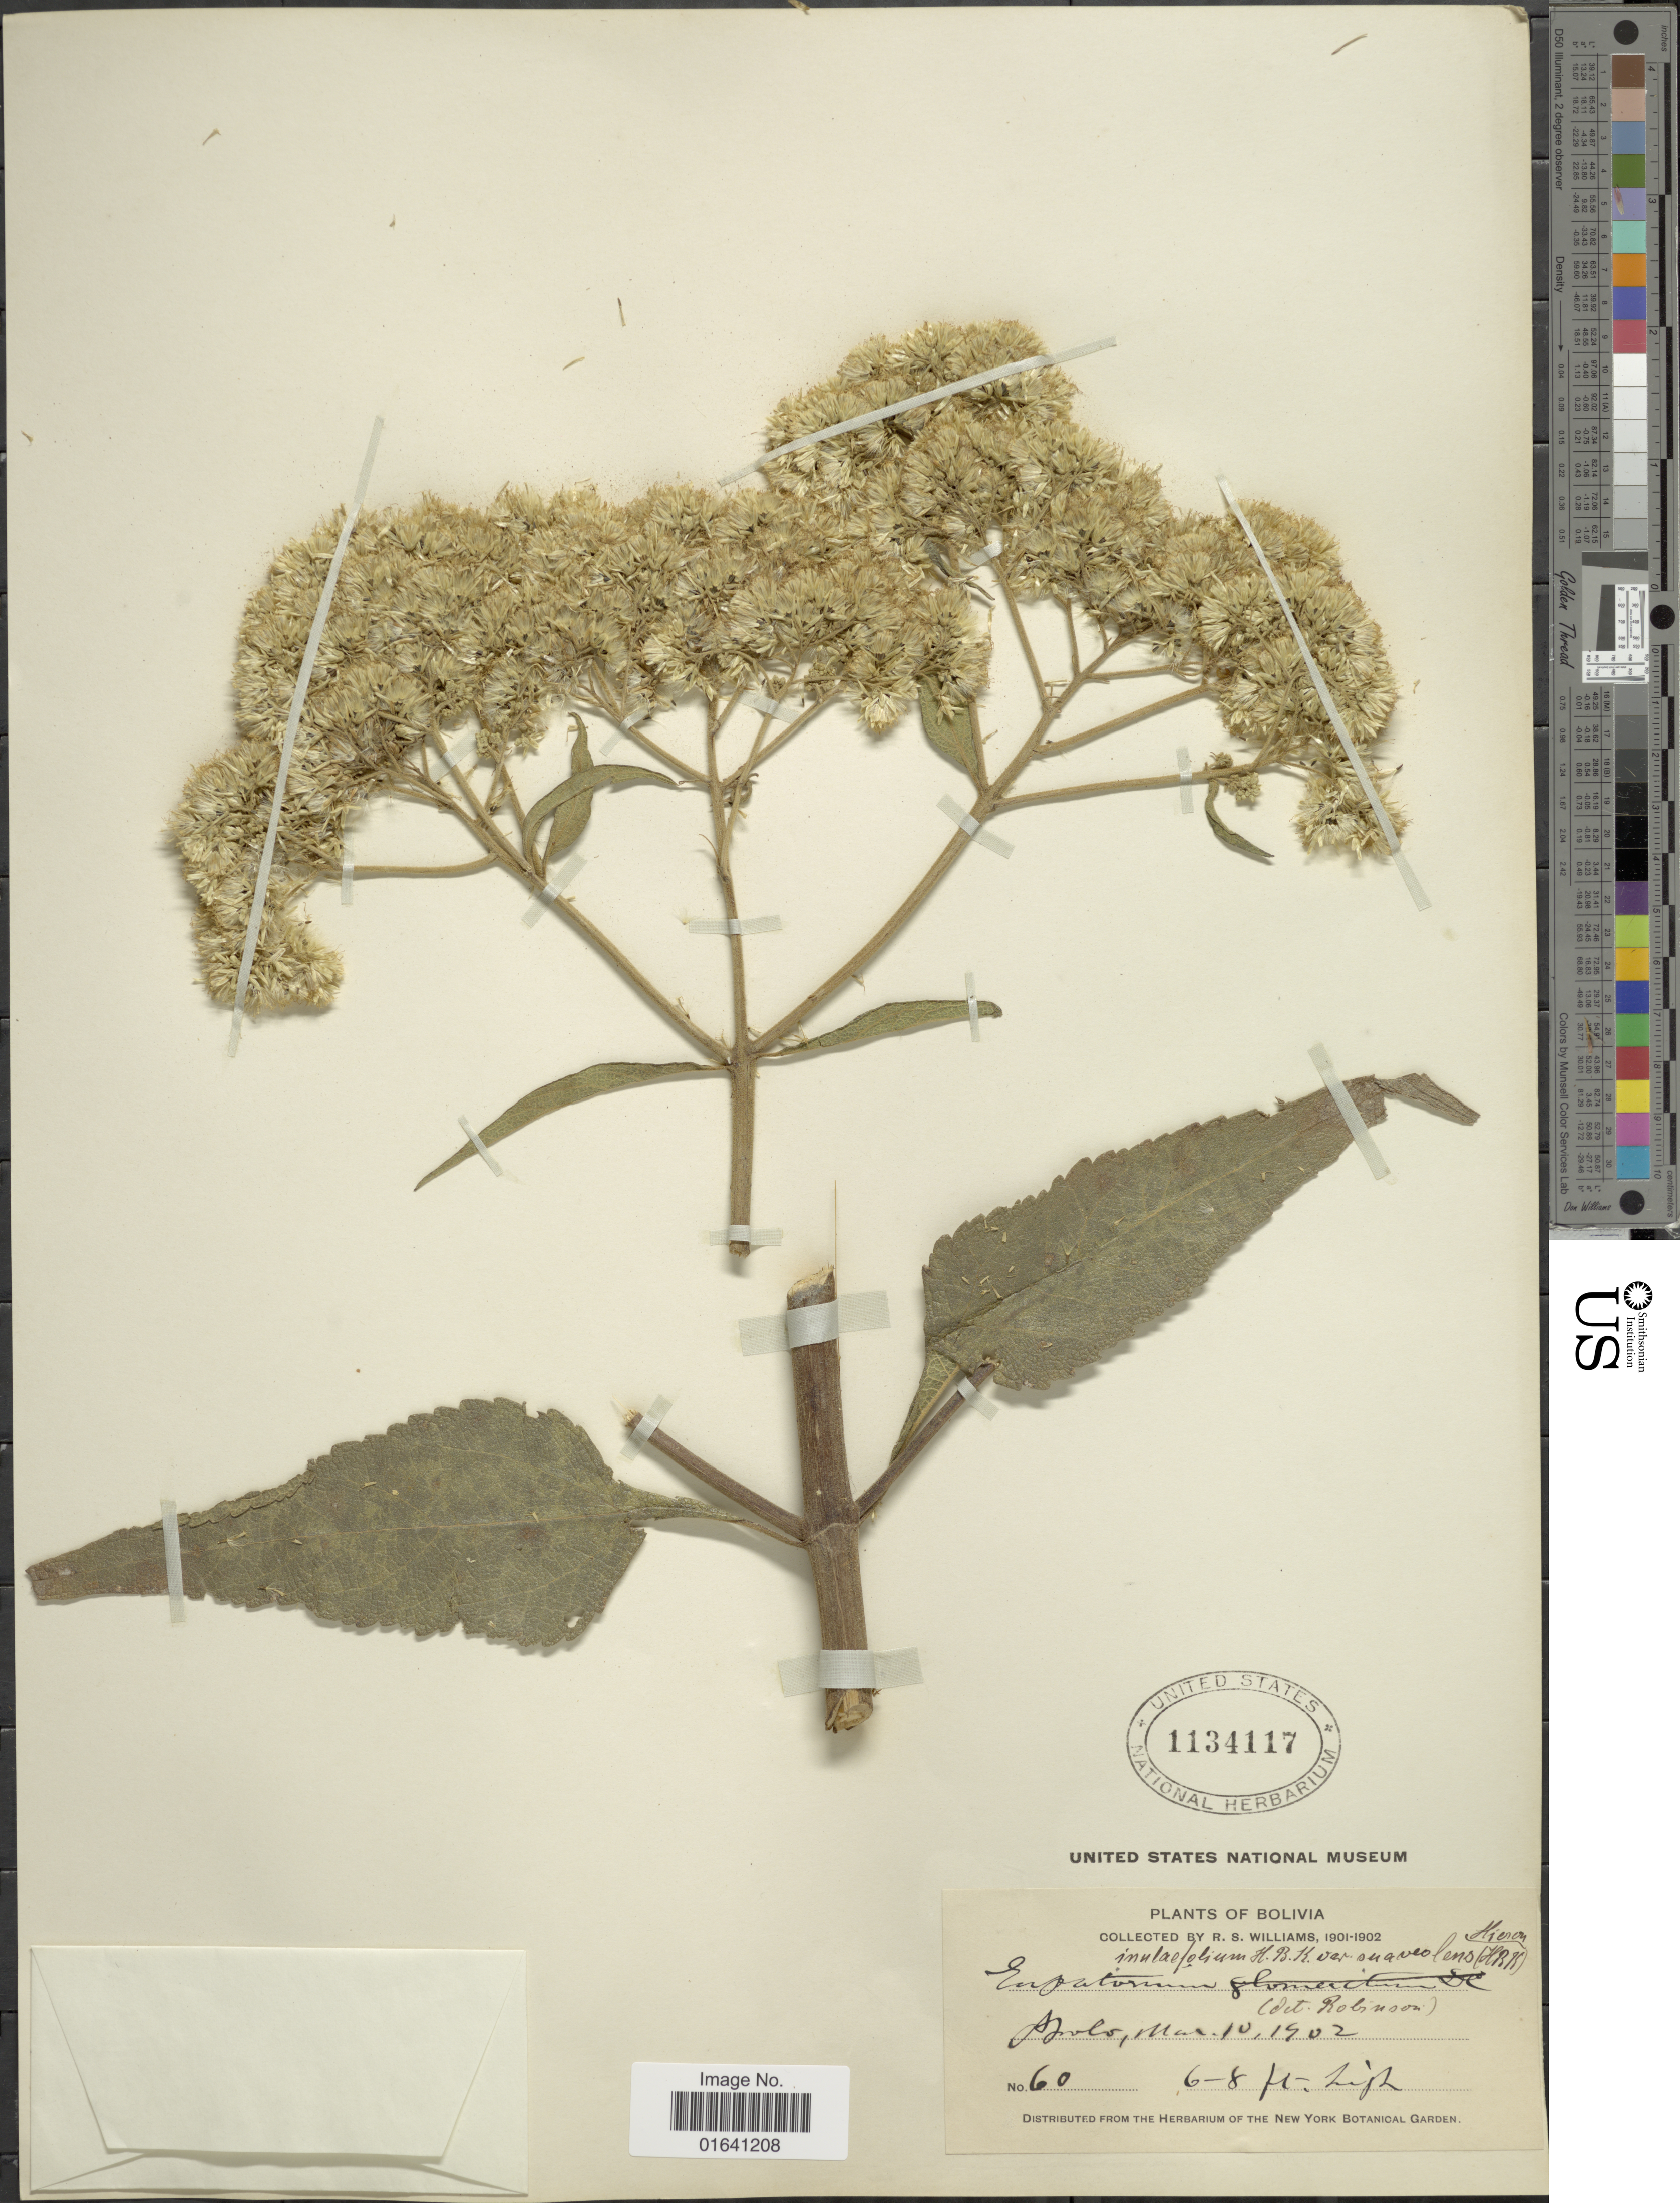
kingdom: Plantae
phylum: Tracheophyta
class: Magnoliopsida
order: Asterales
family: Asteraceae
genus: Austroeupatorium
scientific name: Austroeupatorium inulaefolium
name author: (Kunth) R.M. King & H. Rob.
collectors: R. S. Williams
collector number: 60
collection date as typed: Mar. 10, 1902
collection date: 1902-03-10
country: Bolivia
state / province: La Paz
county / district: Franz Tamayo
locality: Apolo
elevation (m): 2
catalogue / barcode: US 1134117